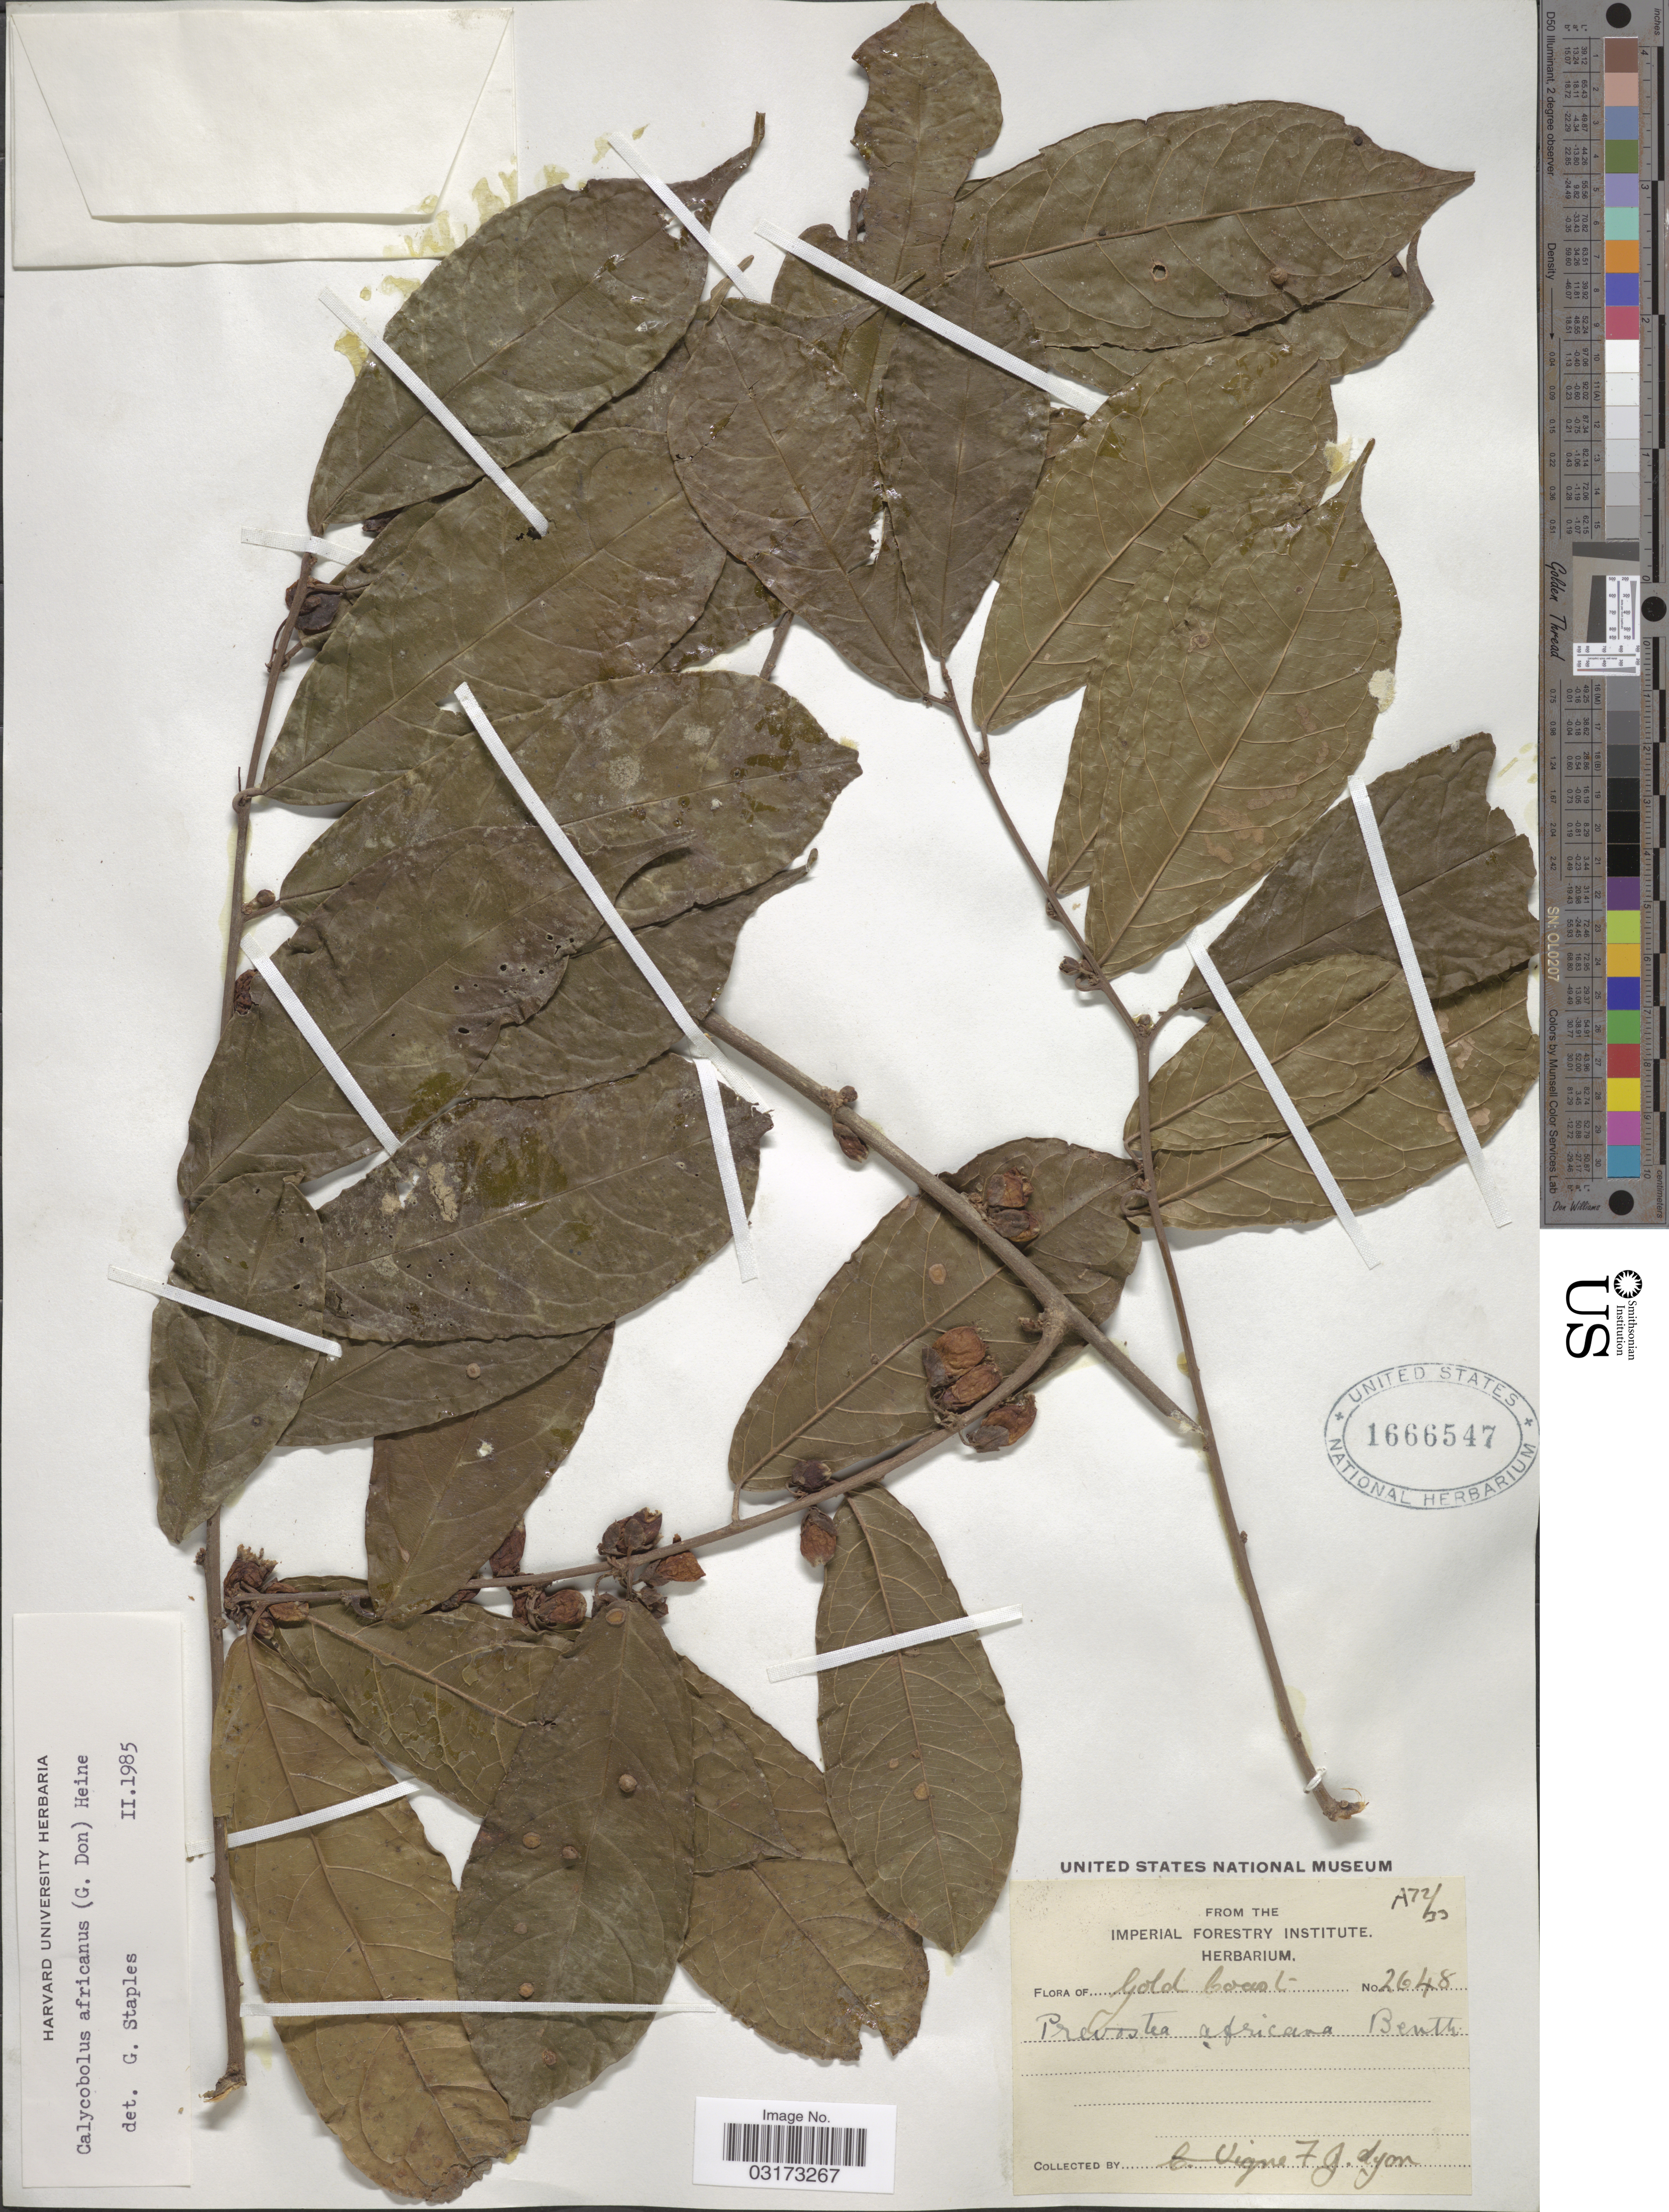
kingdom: Plantae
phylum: Tracheophyta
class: Magnoliopsida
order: Solanales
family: Convolvulaceae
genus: Calycobolus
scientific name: Calycobolus africanus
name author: (G. Don) Heine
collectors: F. Lyon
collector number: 2648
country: Ghana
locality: Gold Coast.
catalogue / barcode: US 1666547